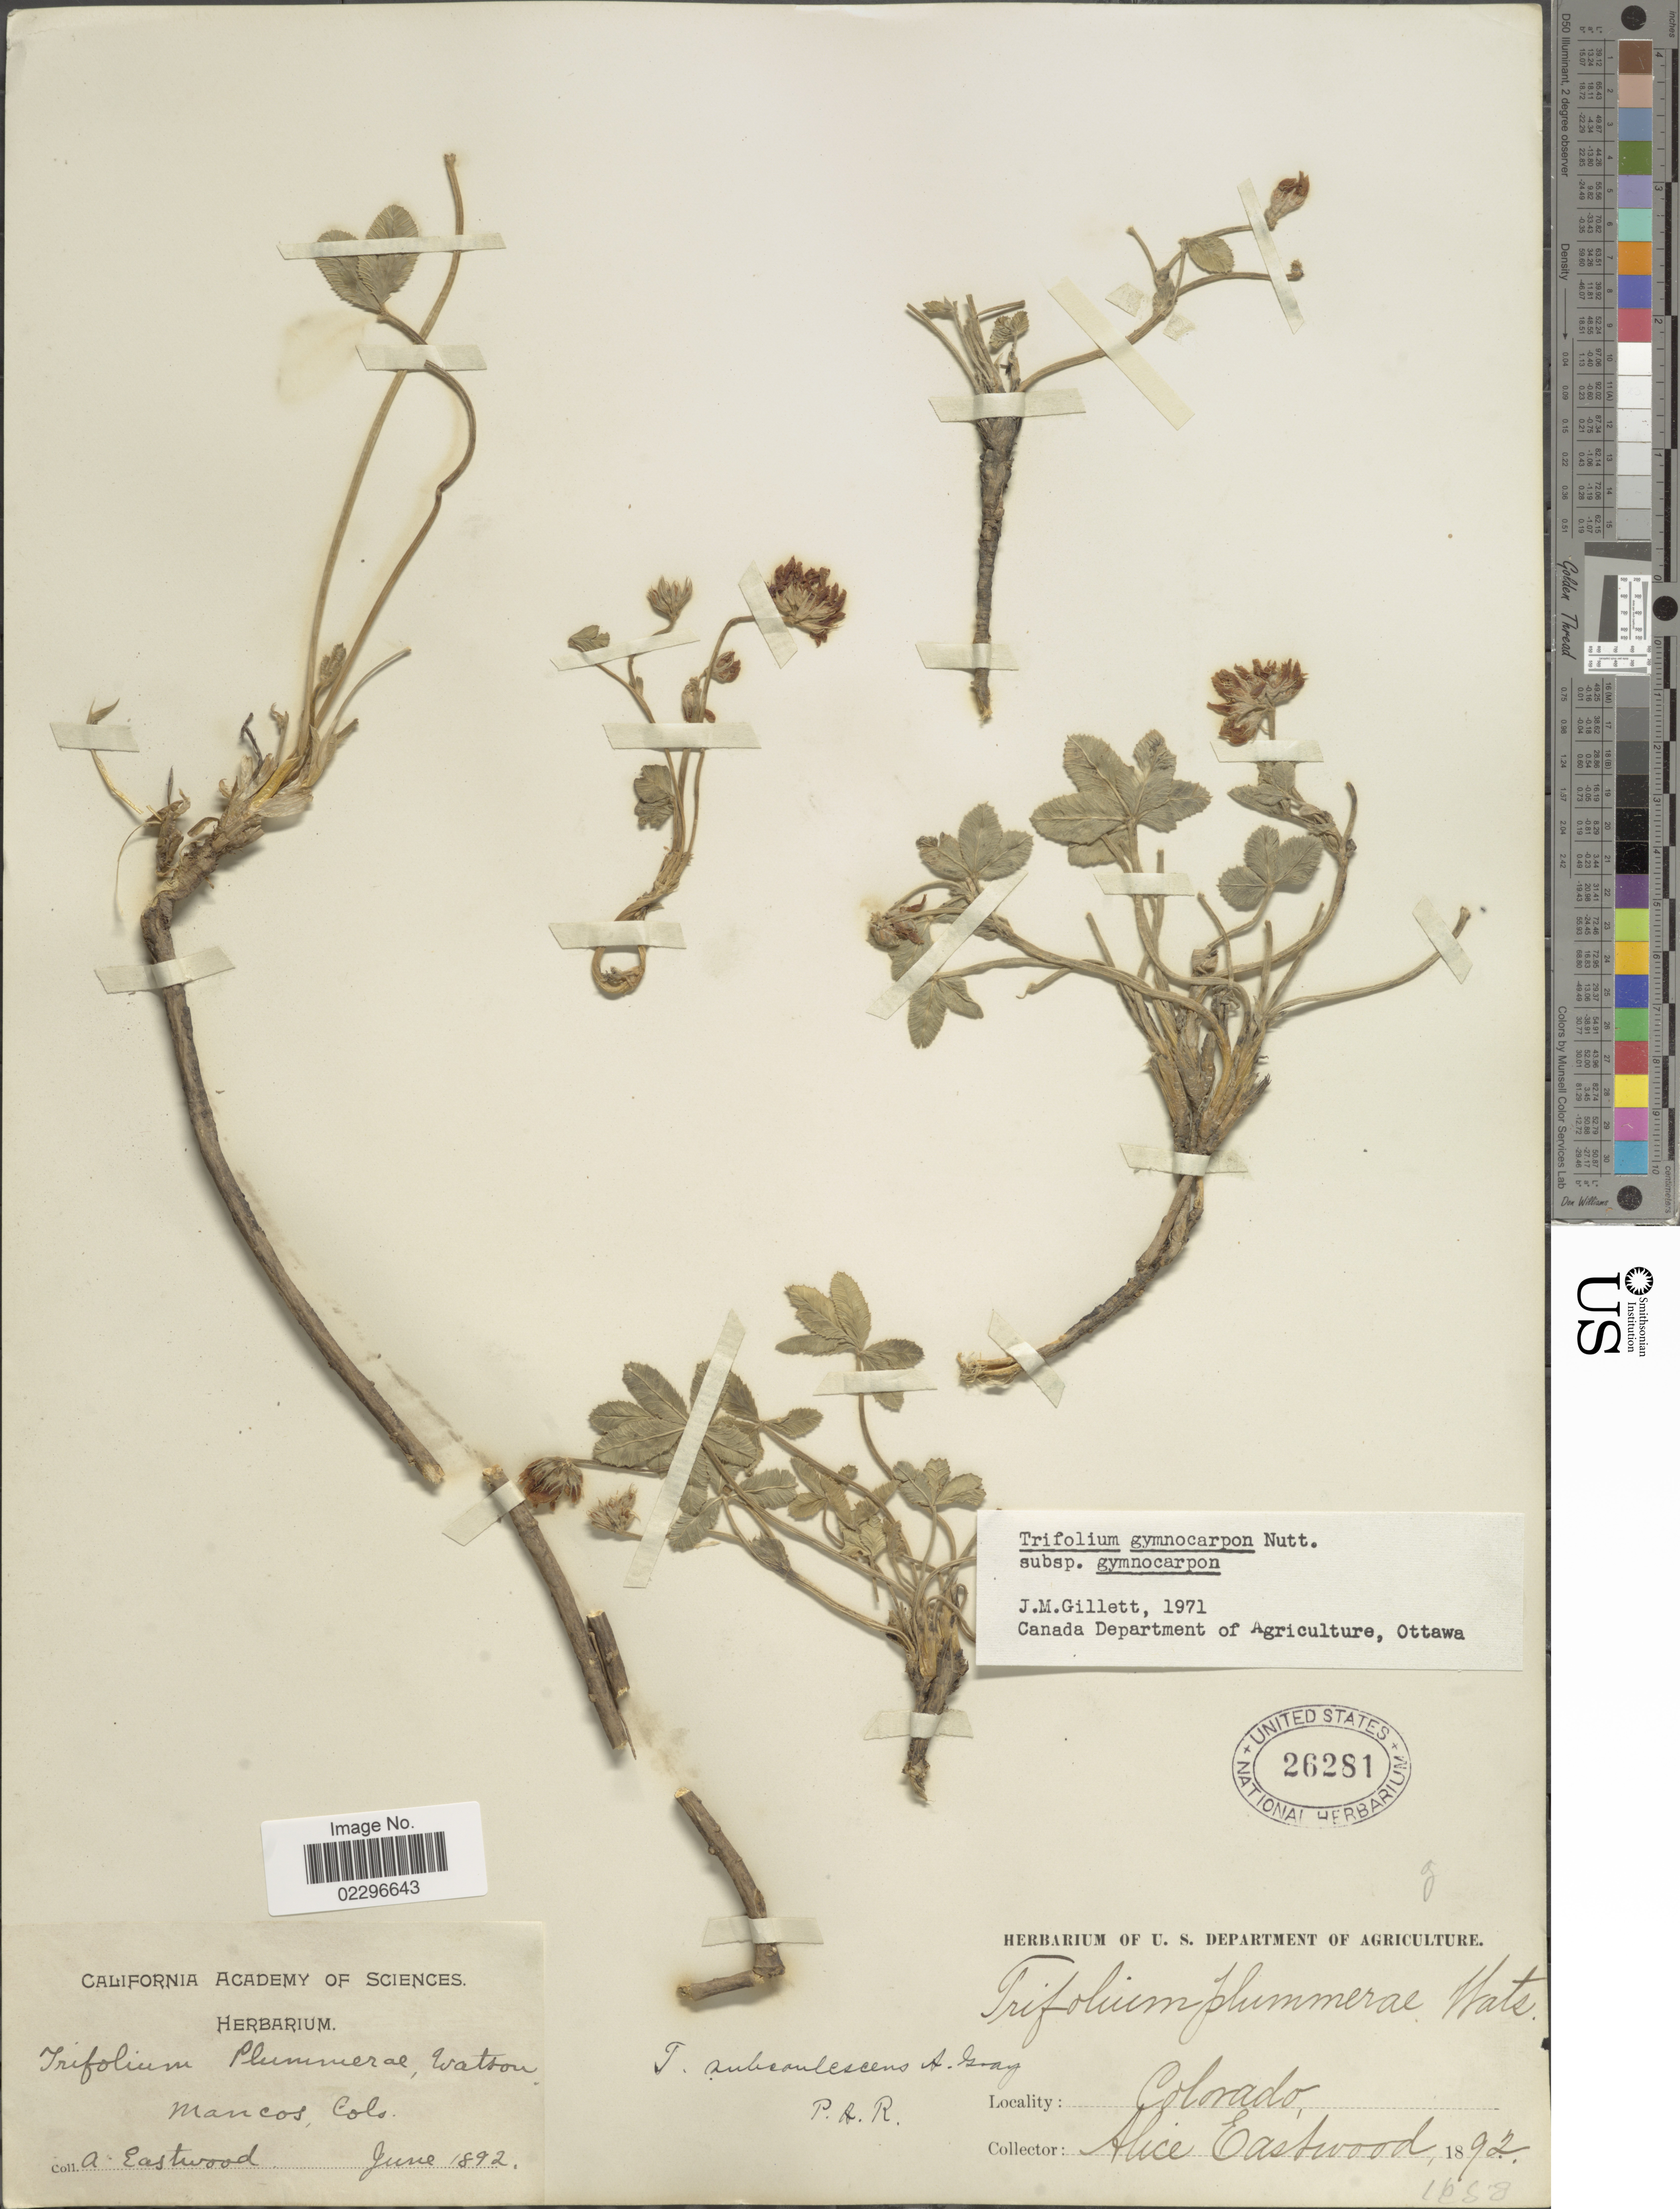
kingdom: Plantae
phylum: Tracheophyta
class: Magnoliopsida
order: Fabales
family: Fabaceae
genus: Trifolium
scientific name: Trifolium gymnocarpon subsp. gymnocarpon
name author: Nutt.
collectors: A. Eastwood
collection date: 1892-06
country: United States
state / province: Colorado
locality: Mancos, Colo.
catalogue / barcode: US 26281